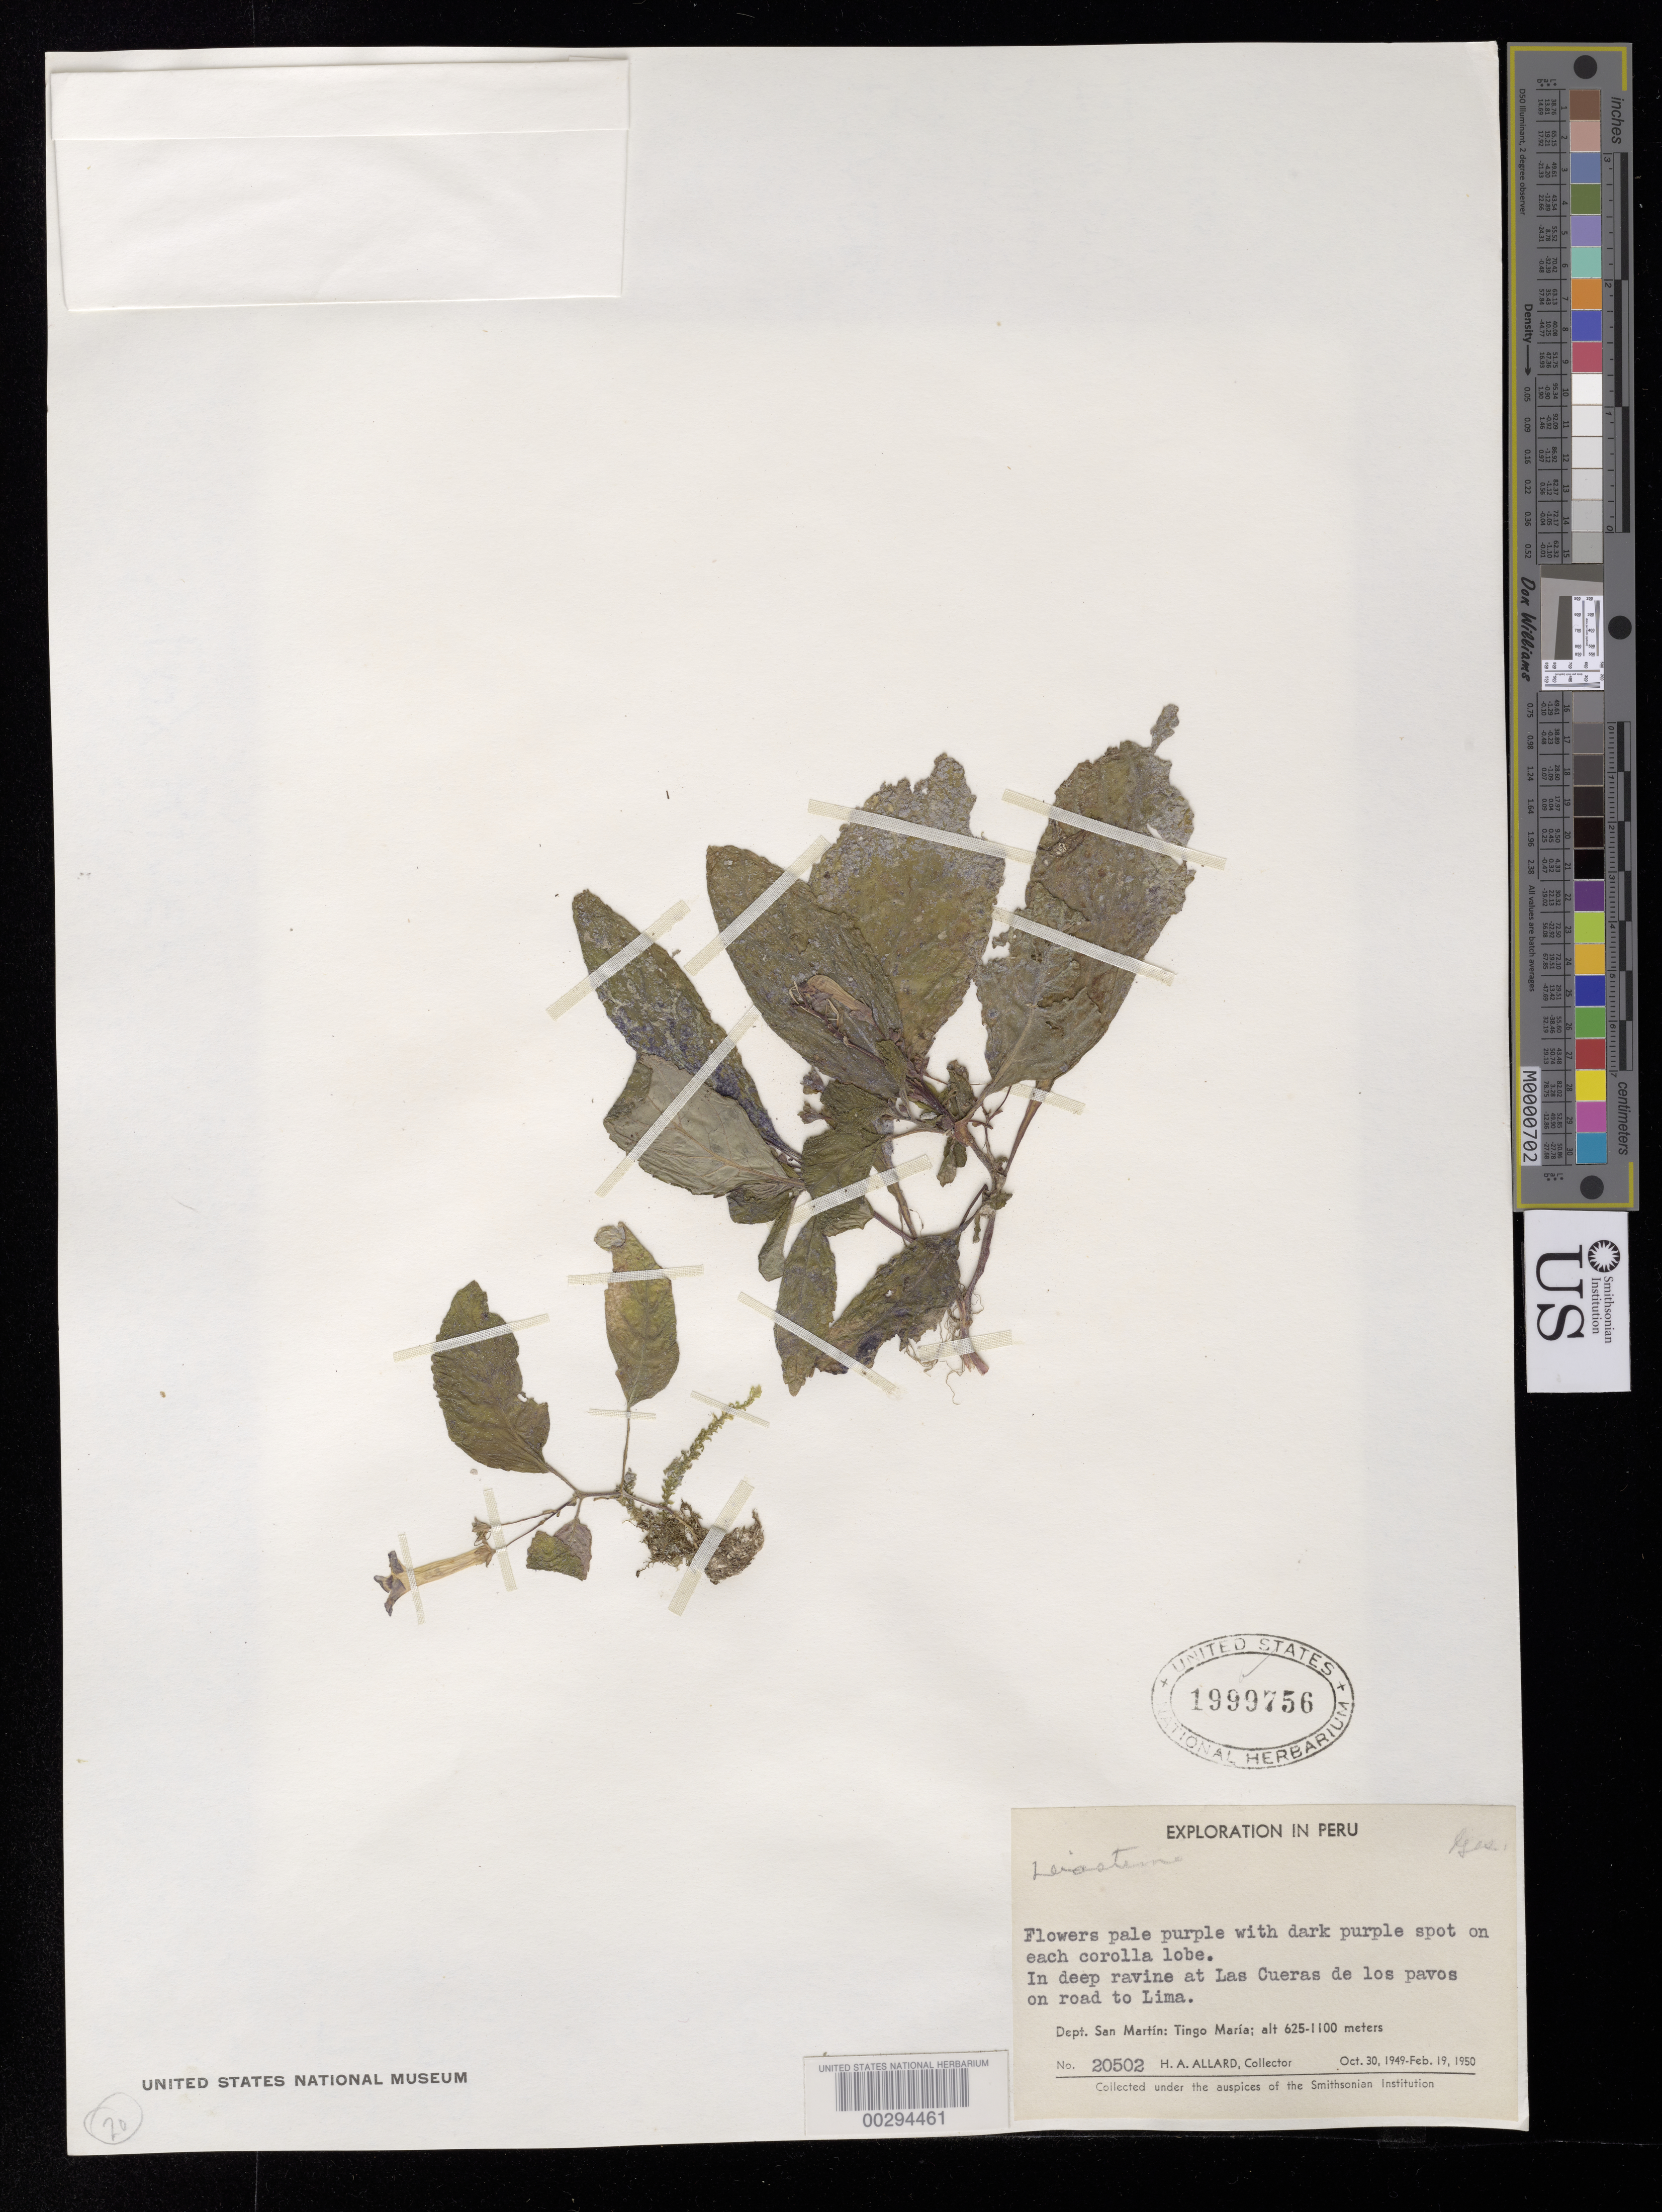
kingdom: Plantae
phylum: Tracheophyta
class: Magnoliopsida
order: Lamiales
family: Gesneriaceae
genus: Diastema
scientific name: Diastema sp.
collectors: H. A. Allard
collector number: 20502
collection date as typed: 1949-50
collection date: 1949/1950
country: Peru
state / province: San Martín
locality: Las Cueras de los Pavos on road to Lima, Tingo Maria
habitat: In deep ravine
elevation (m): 625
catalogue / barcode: US 1999756